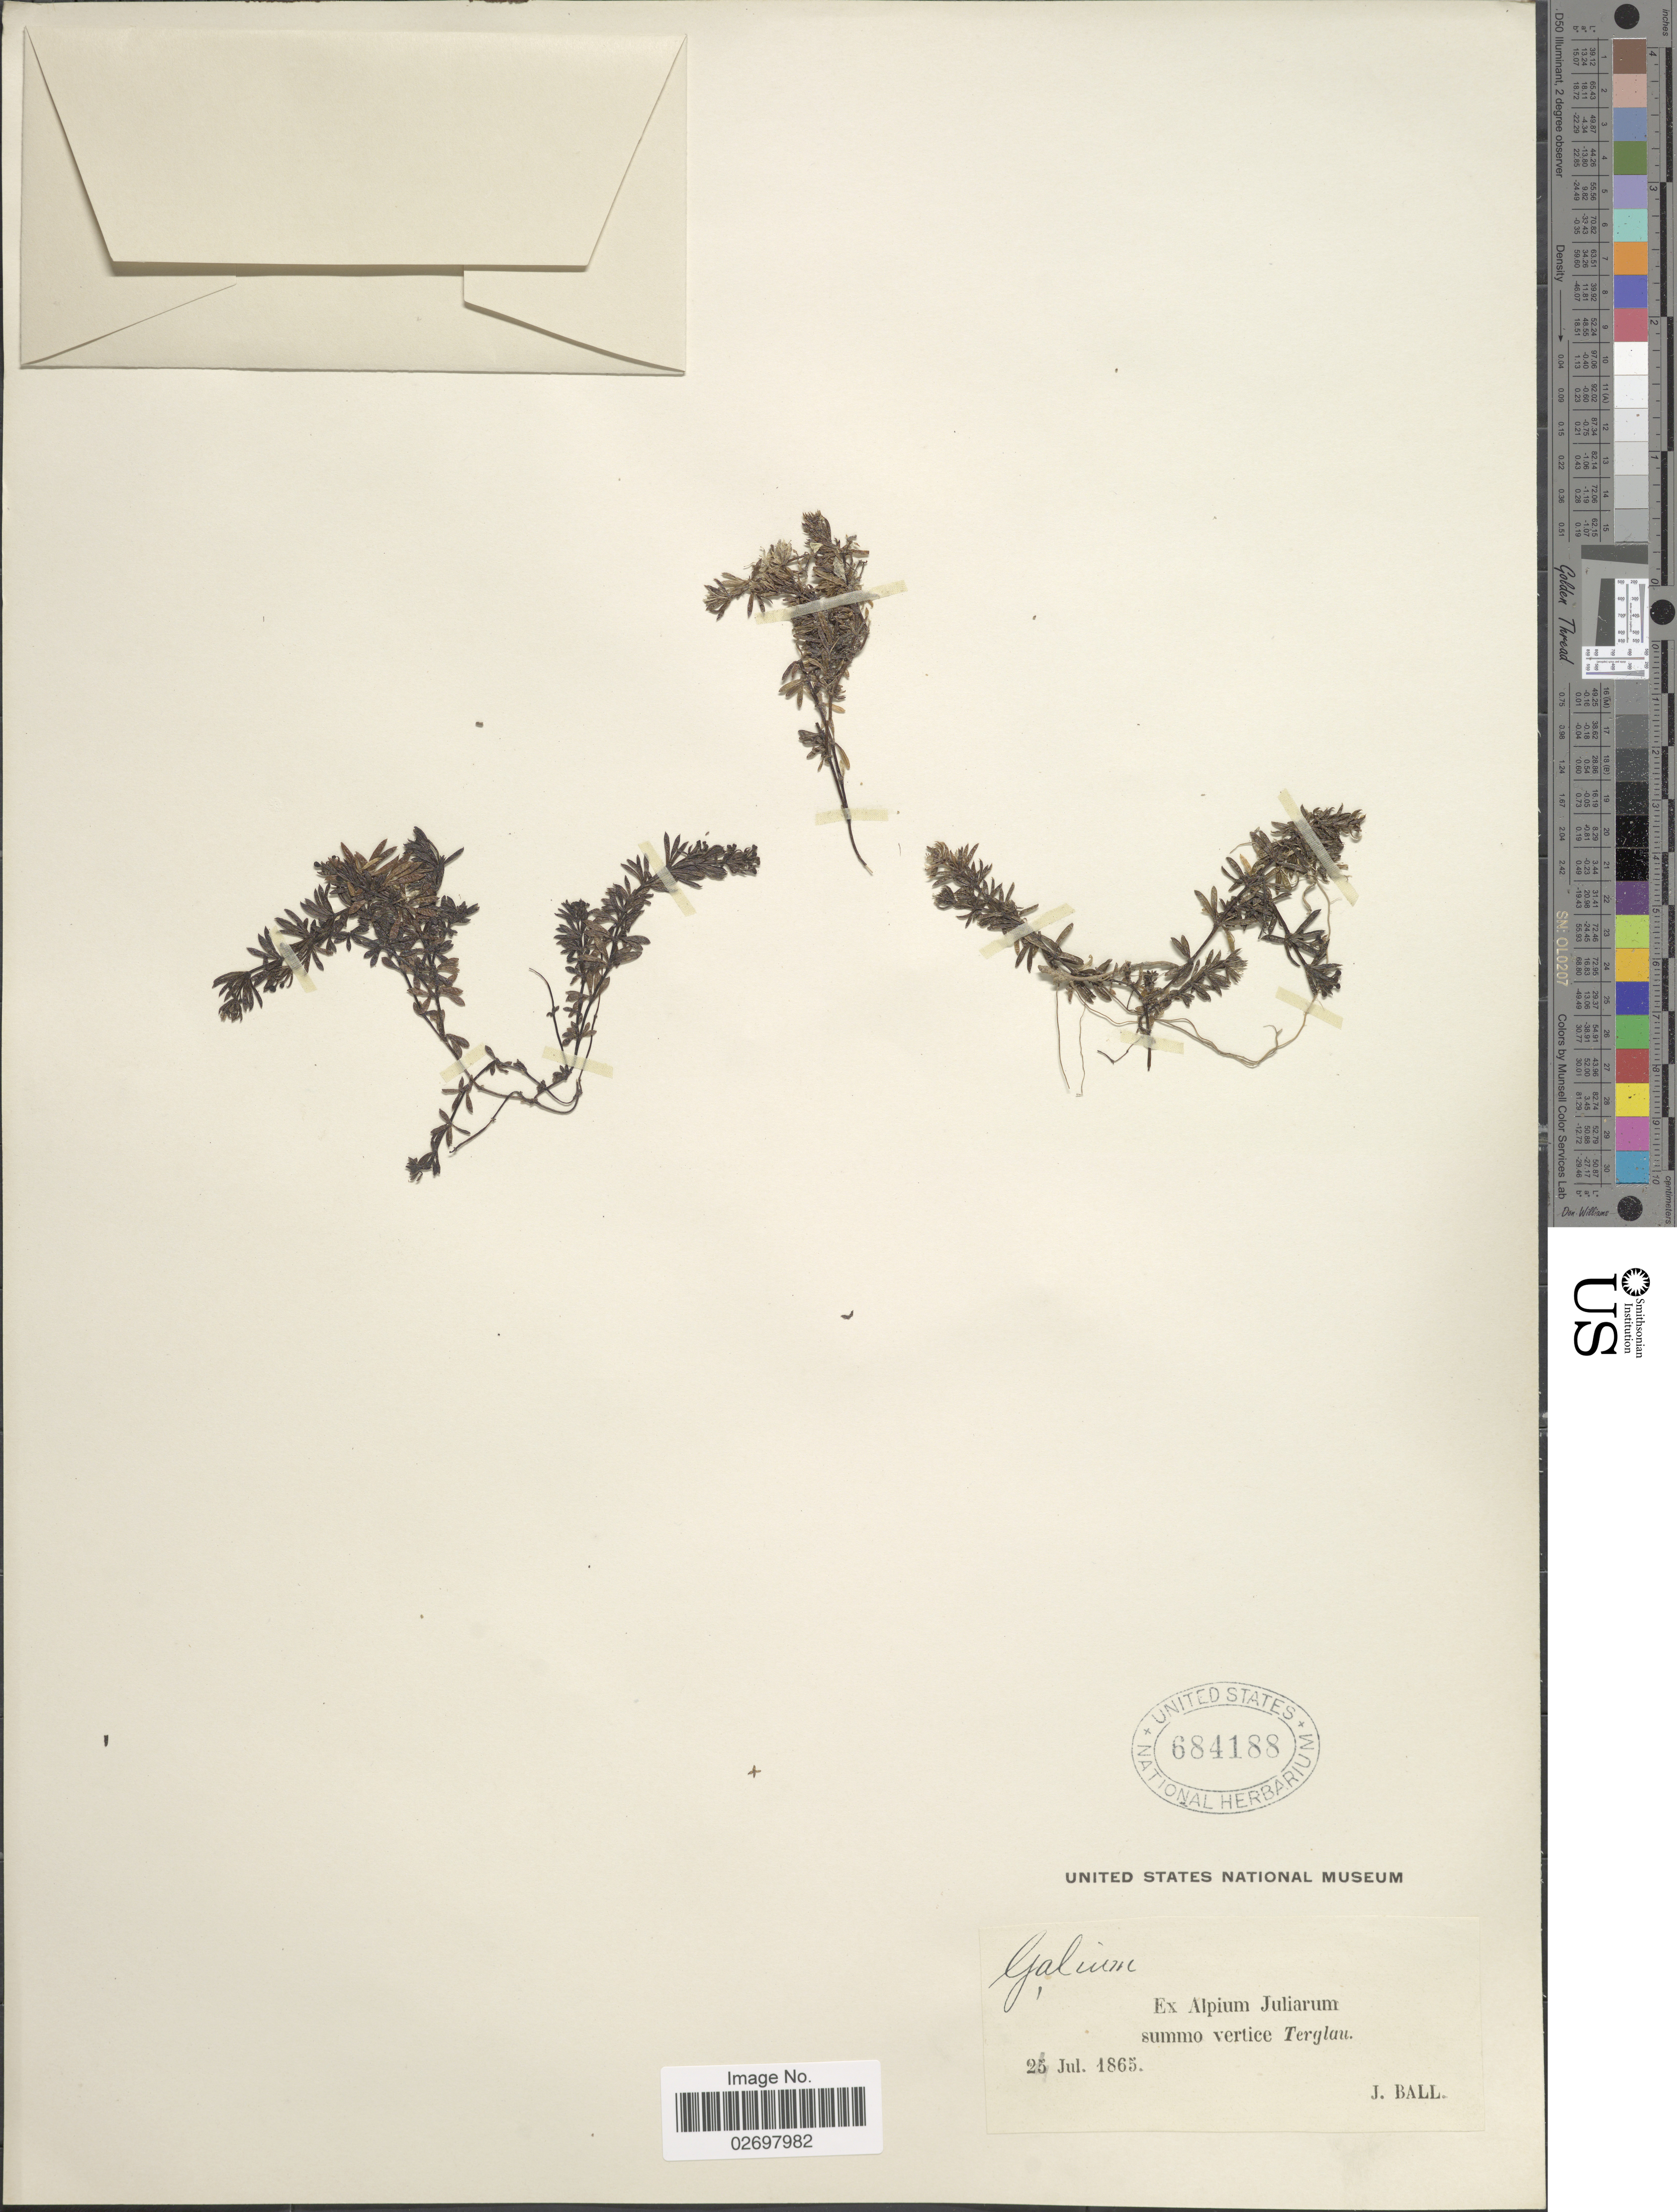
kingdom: Plantae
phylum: Tracheophyta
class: Magnoliopsida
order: Gentianales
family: Rubiaceae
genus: Galium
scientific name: Galium sp.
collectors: J. Ball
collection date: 1865-07-25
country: Slovenia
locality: Ex Alpium Juliarum summo vertice Terglau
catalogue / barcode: US 684188